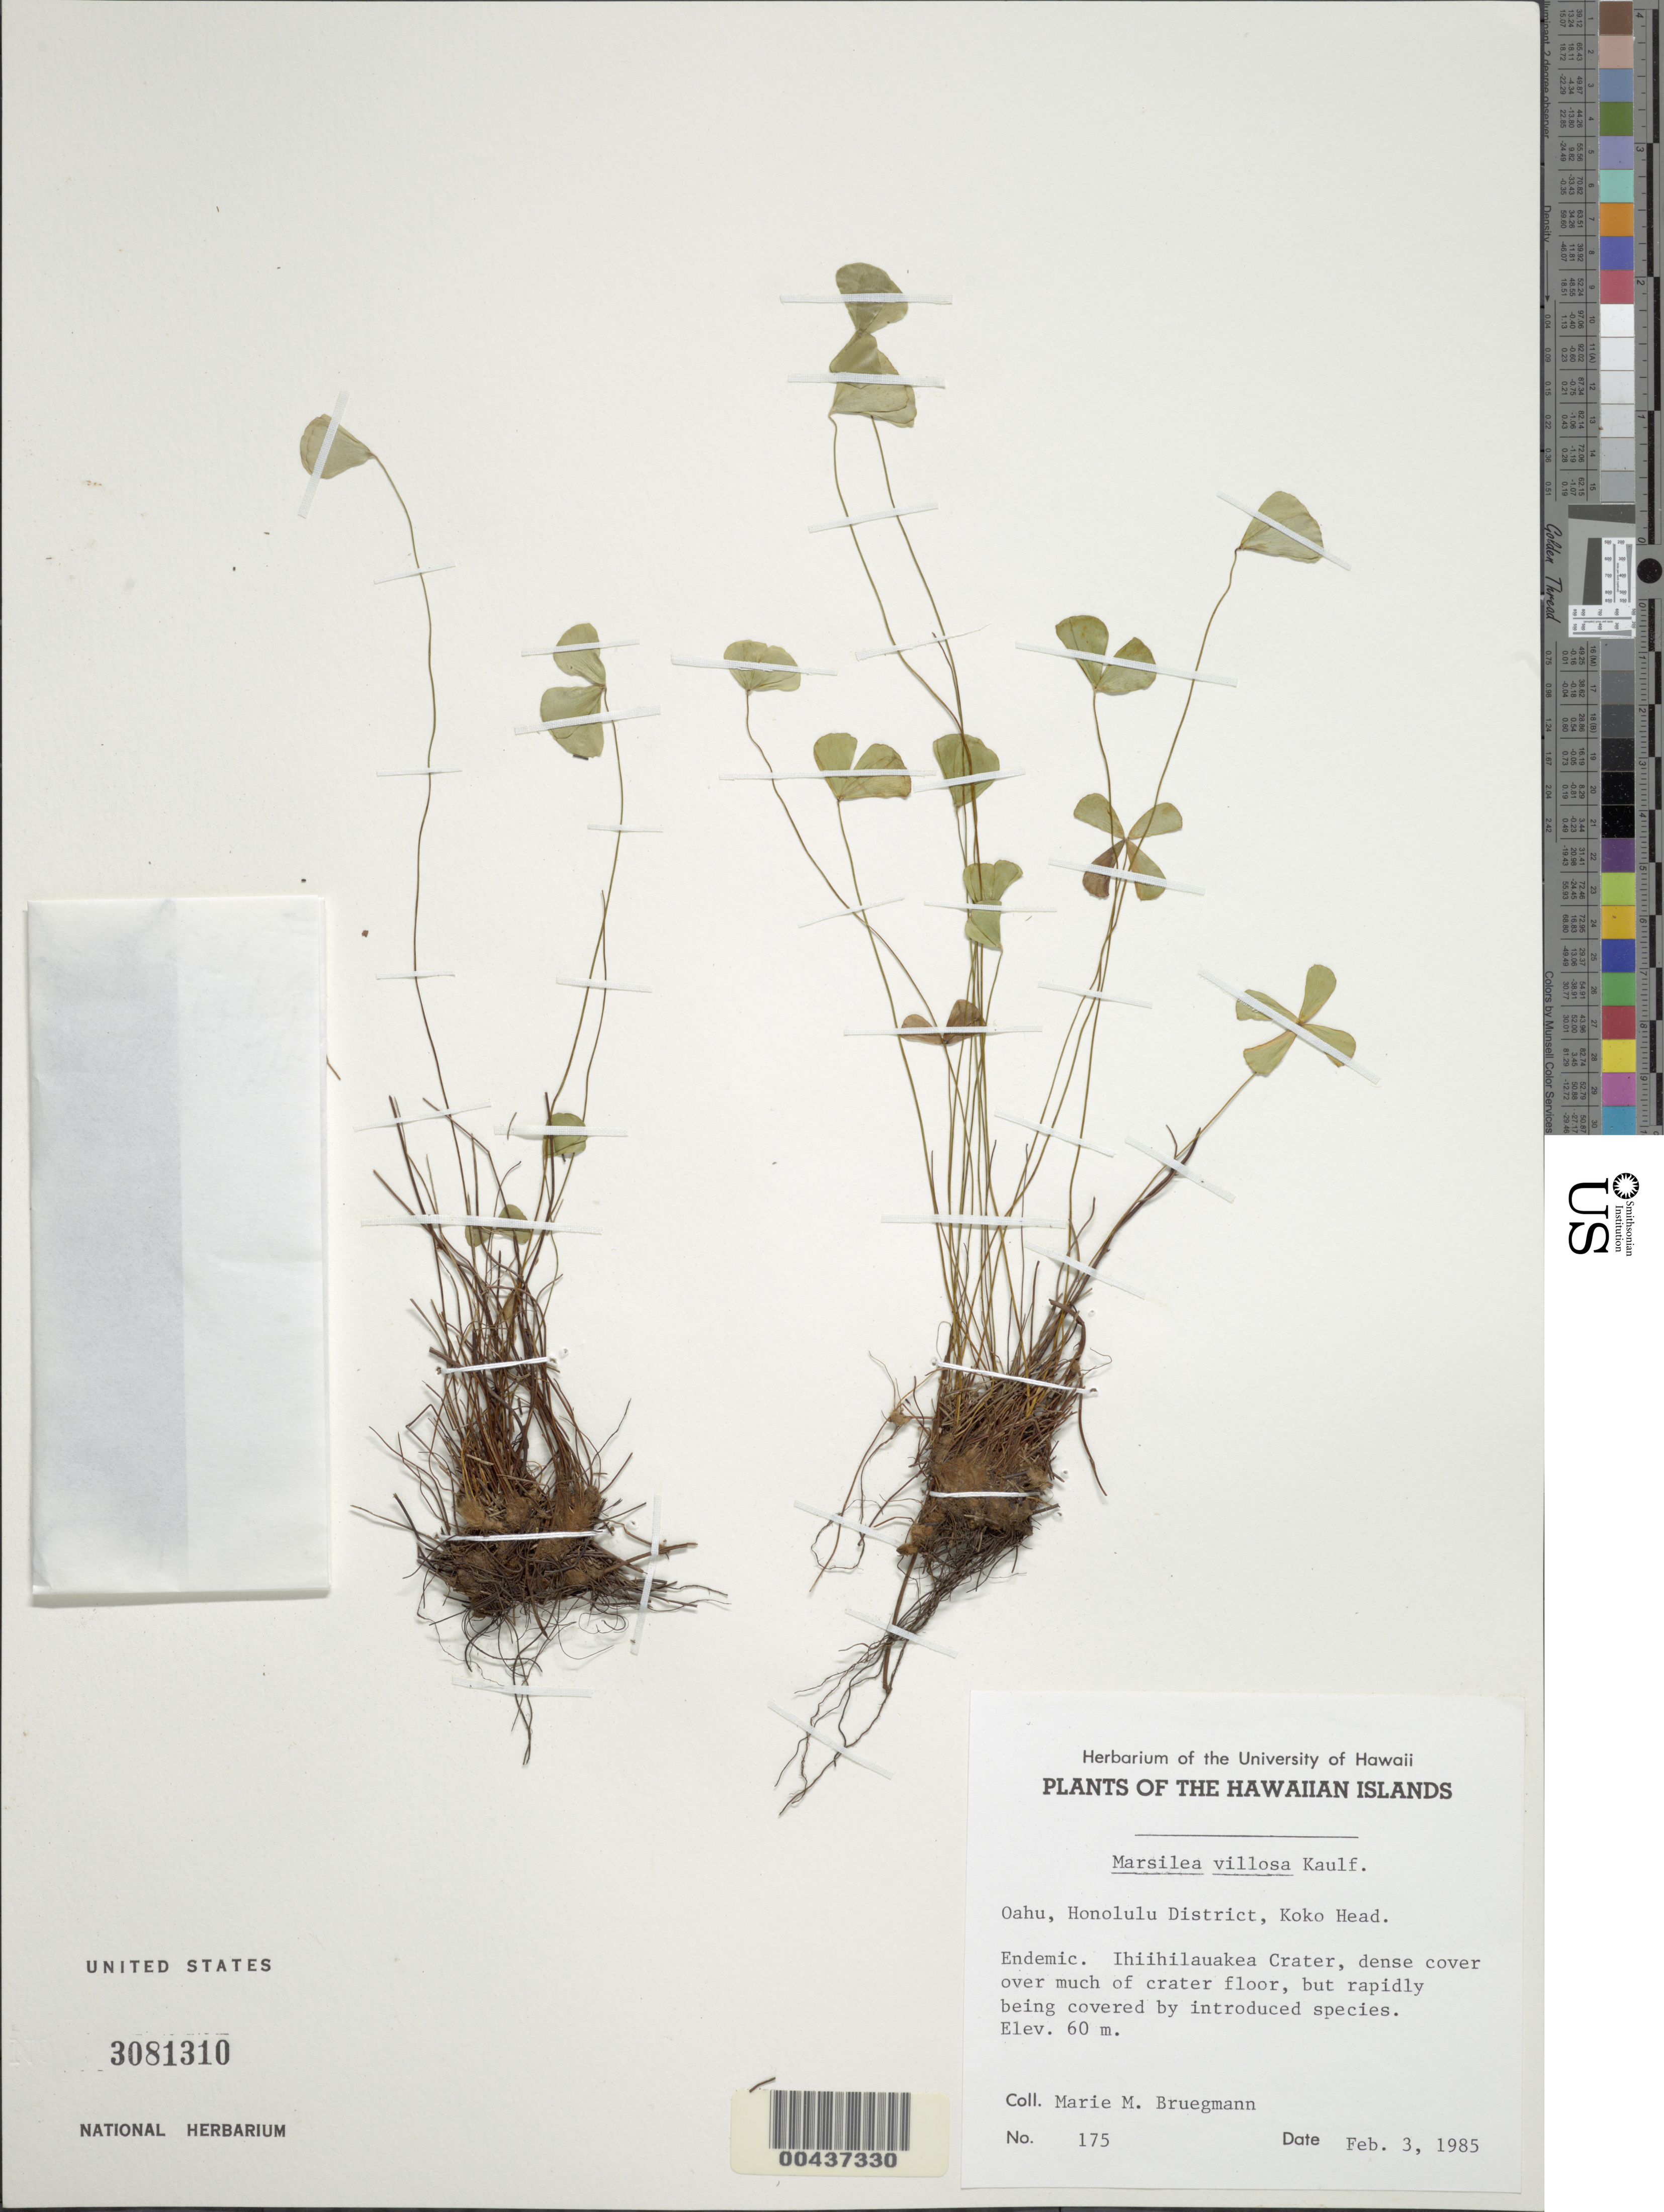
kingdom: Plantae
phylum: Tracheophyta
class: Polypodiopsida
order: Salviniales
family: Marsileaceae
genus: Marsilea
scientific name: Marsilea villosa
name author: Kaulf.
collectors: M. Bruegmann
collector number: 175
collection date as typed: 3 Feb 1985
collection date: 1985-02-03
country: United States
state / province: Hawaii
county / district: Honolulu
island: Oahu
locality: Honolulu District, Koko Head, Ihiihilauakea Crater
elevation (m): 60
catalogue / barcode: US 3081310